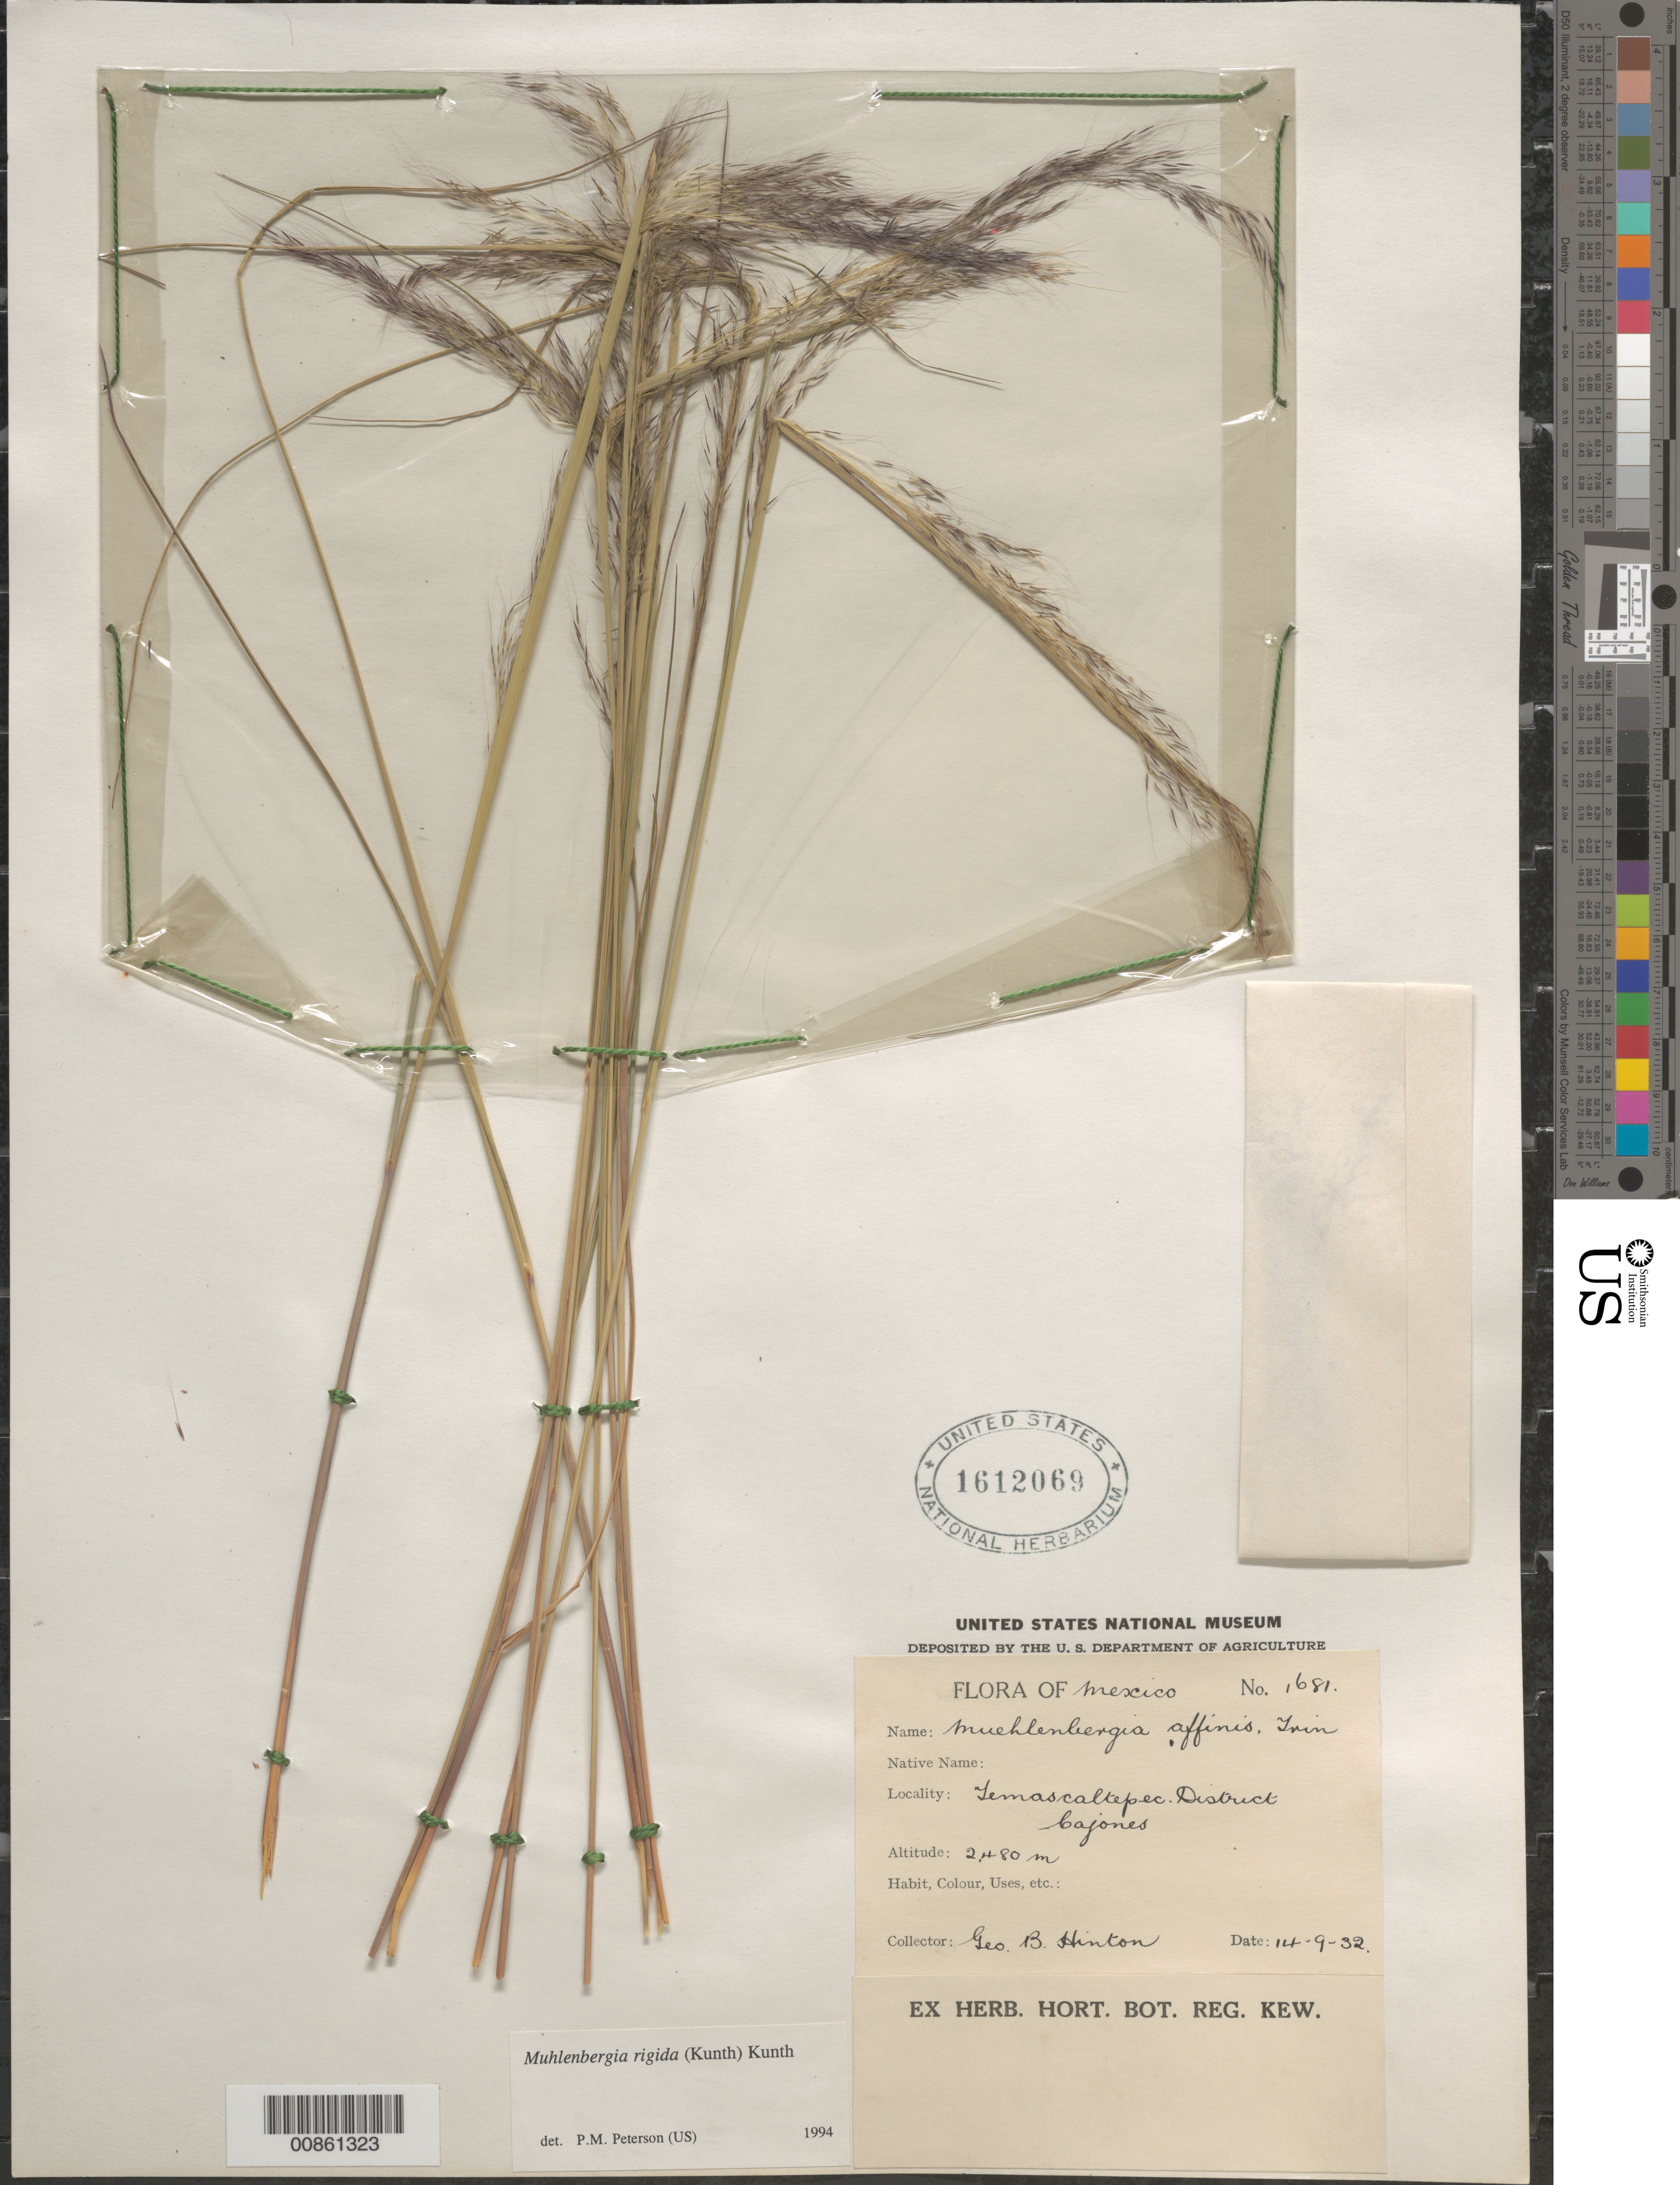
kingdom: Plantae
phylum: Tracheophyta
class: Liliopsida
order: Poales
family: Poaceae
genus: Muhlenbergia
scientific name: Muhlenbergia rigida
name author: (Kunth) Kunth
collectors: G. B. Hinton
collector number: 1681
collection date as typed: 14 Sep 1932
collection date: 1932-09-14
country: Mexico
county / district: Temascaltepec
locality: Cajones, Temascaltepec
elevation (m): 2480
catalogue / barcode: US 1612069